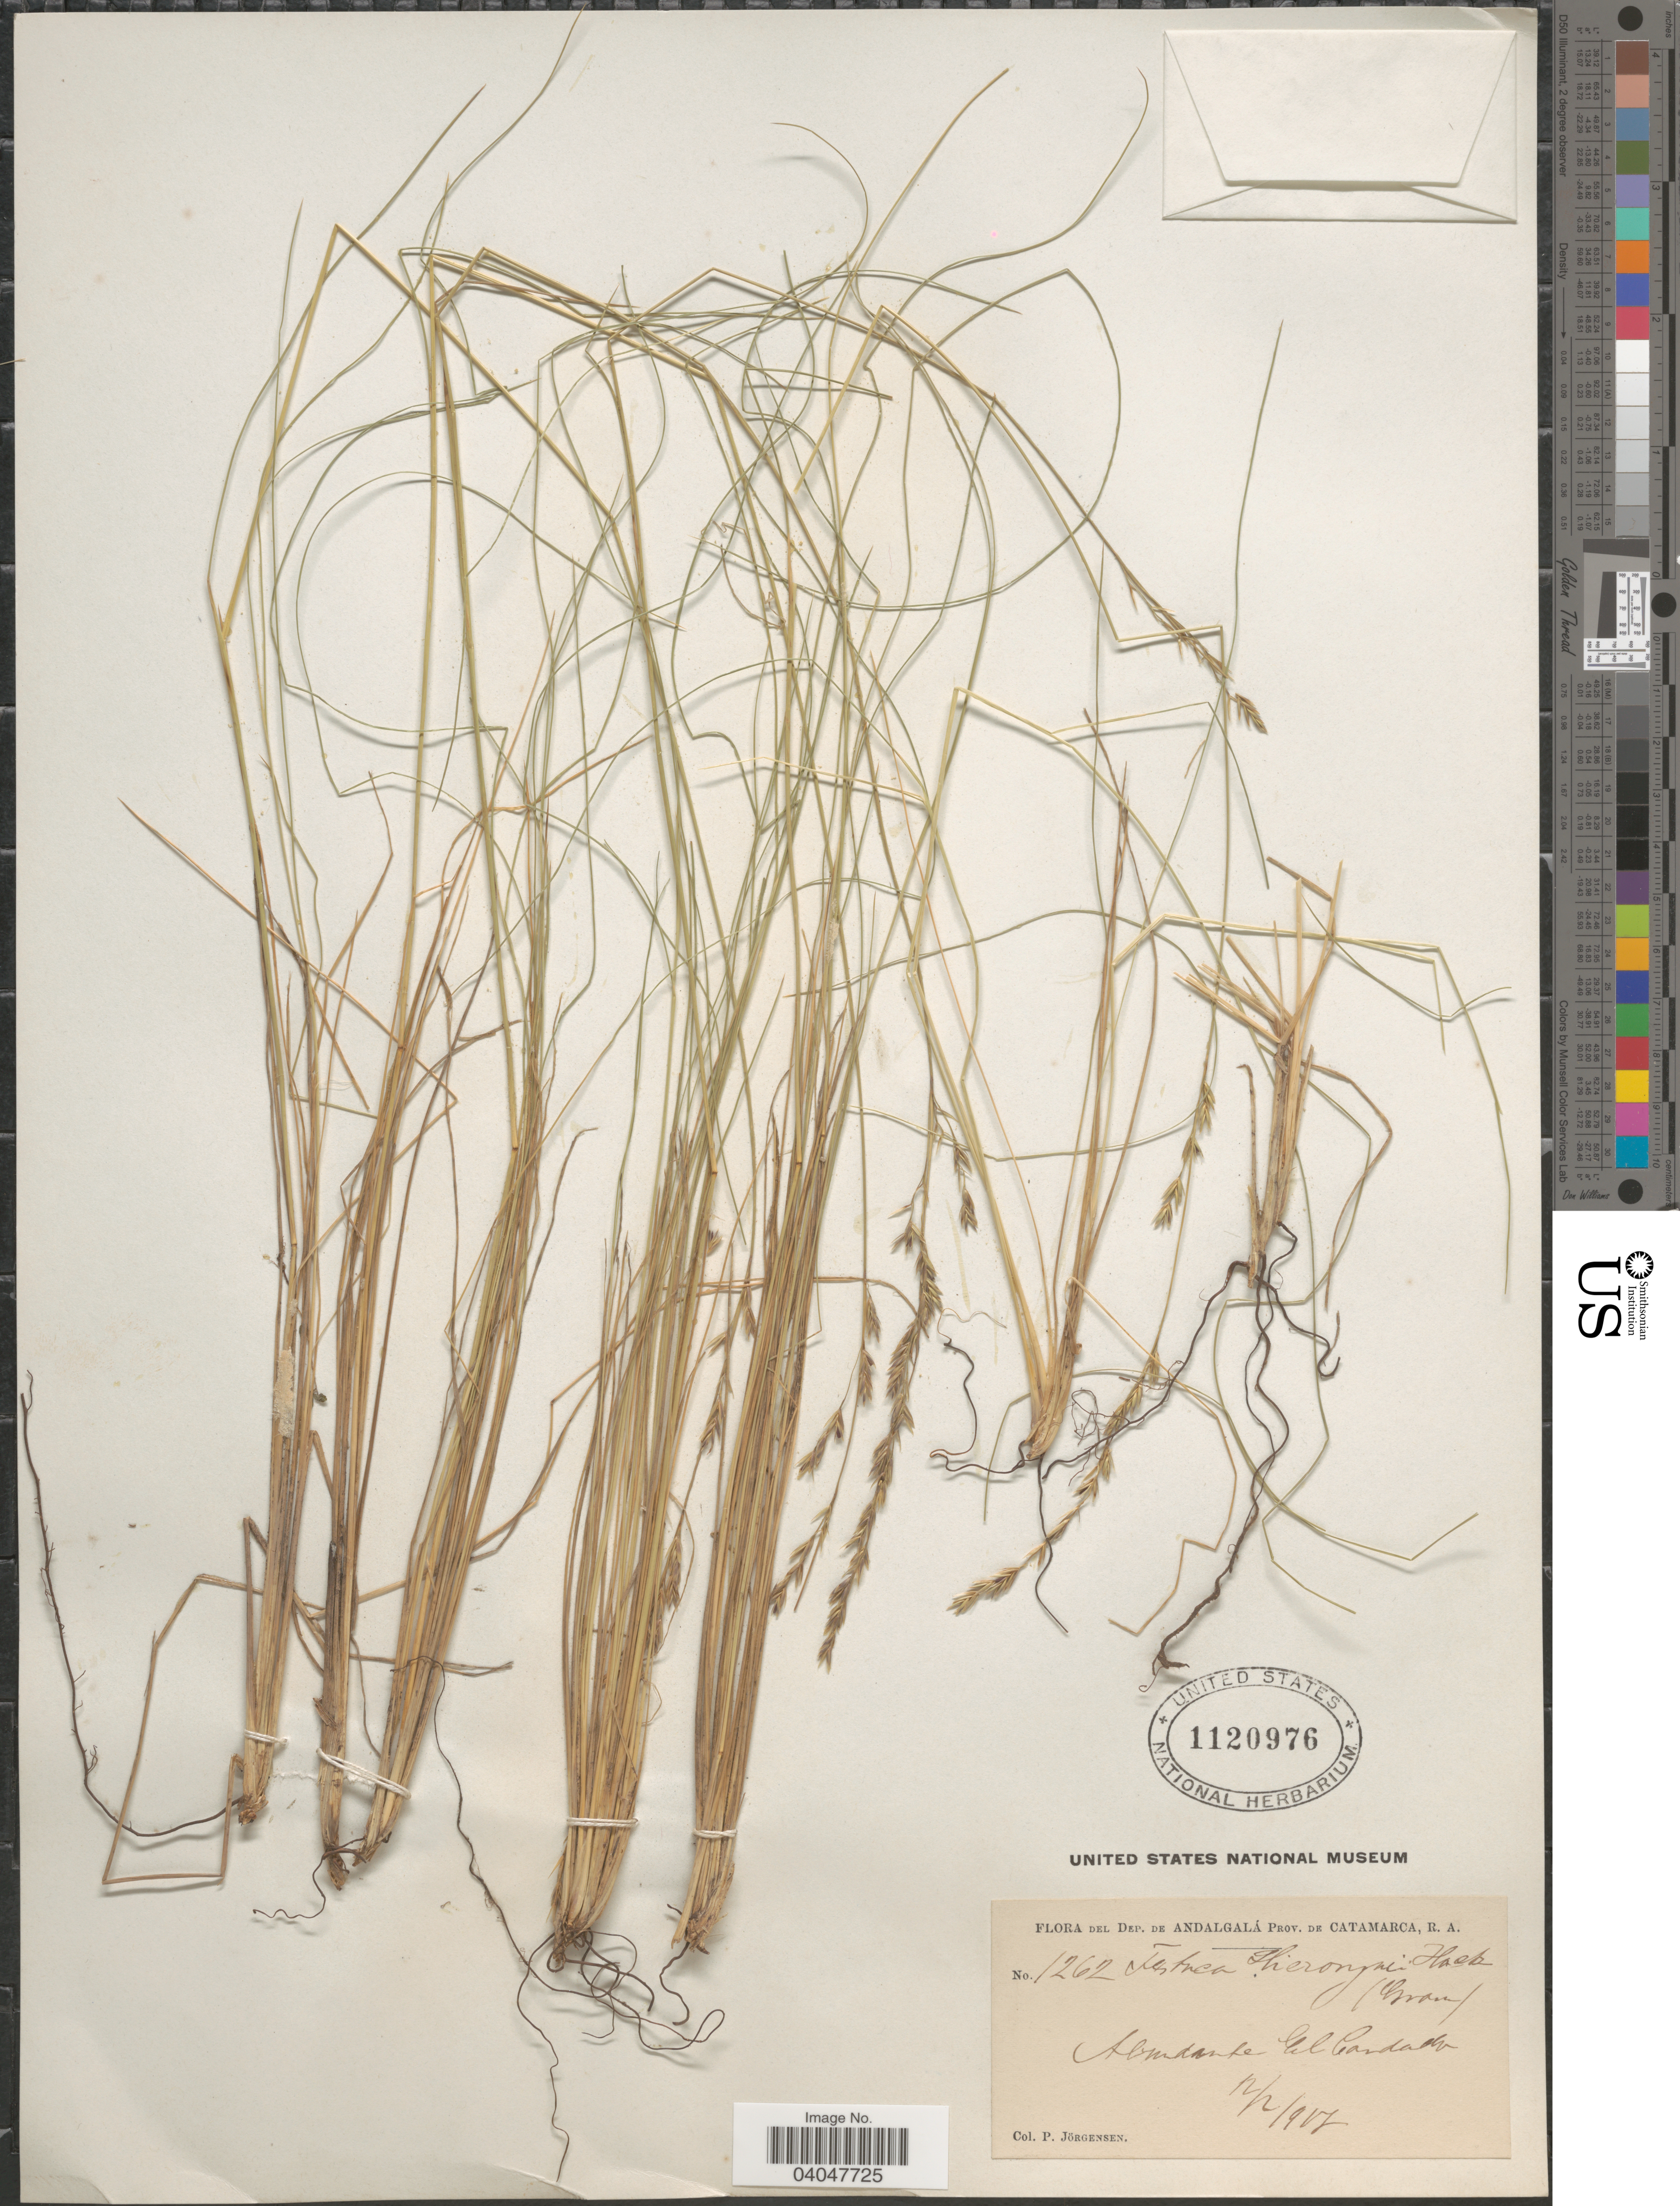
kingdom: Plantae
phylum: Tracheophyta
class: Liliopsida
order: Poales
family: Poaceae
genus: Festuca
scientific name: Festuca hieronymi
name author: Hack.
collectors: P. Jörgensen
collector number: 1262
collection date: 1917-02-12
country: Argentina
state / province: Catamarca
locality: Dep. de Andalgalá. Abundante del Córdoba.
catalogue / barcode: US 1120976